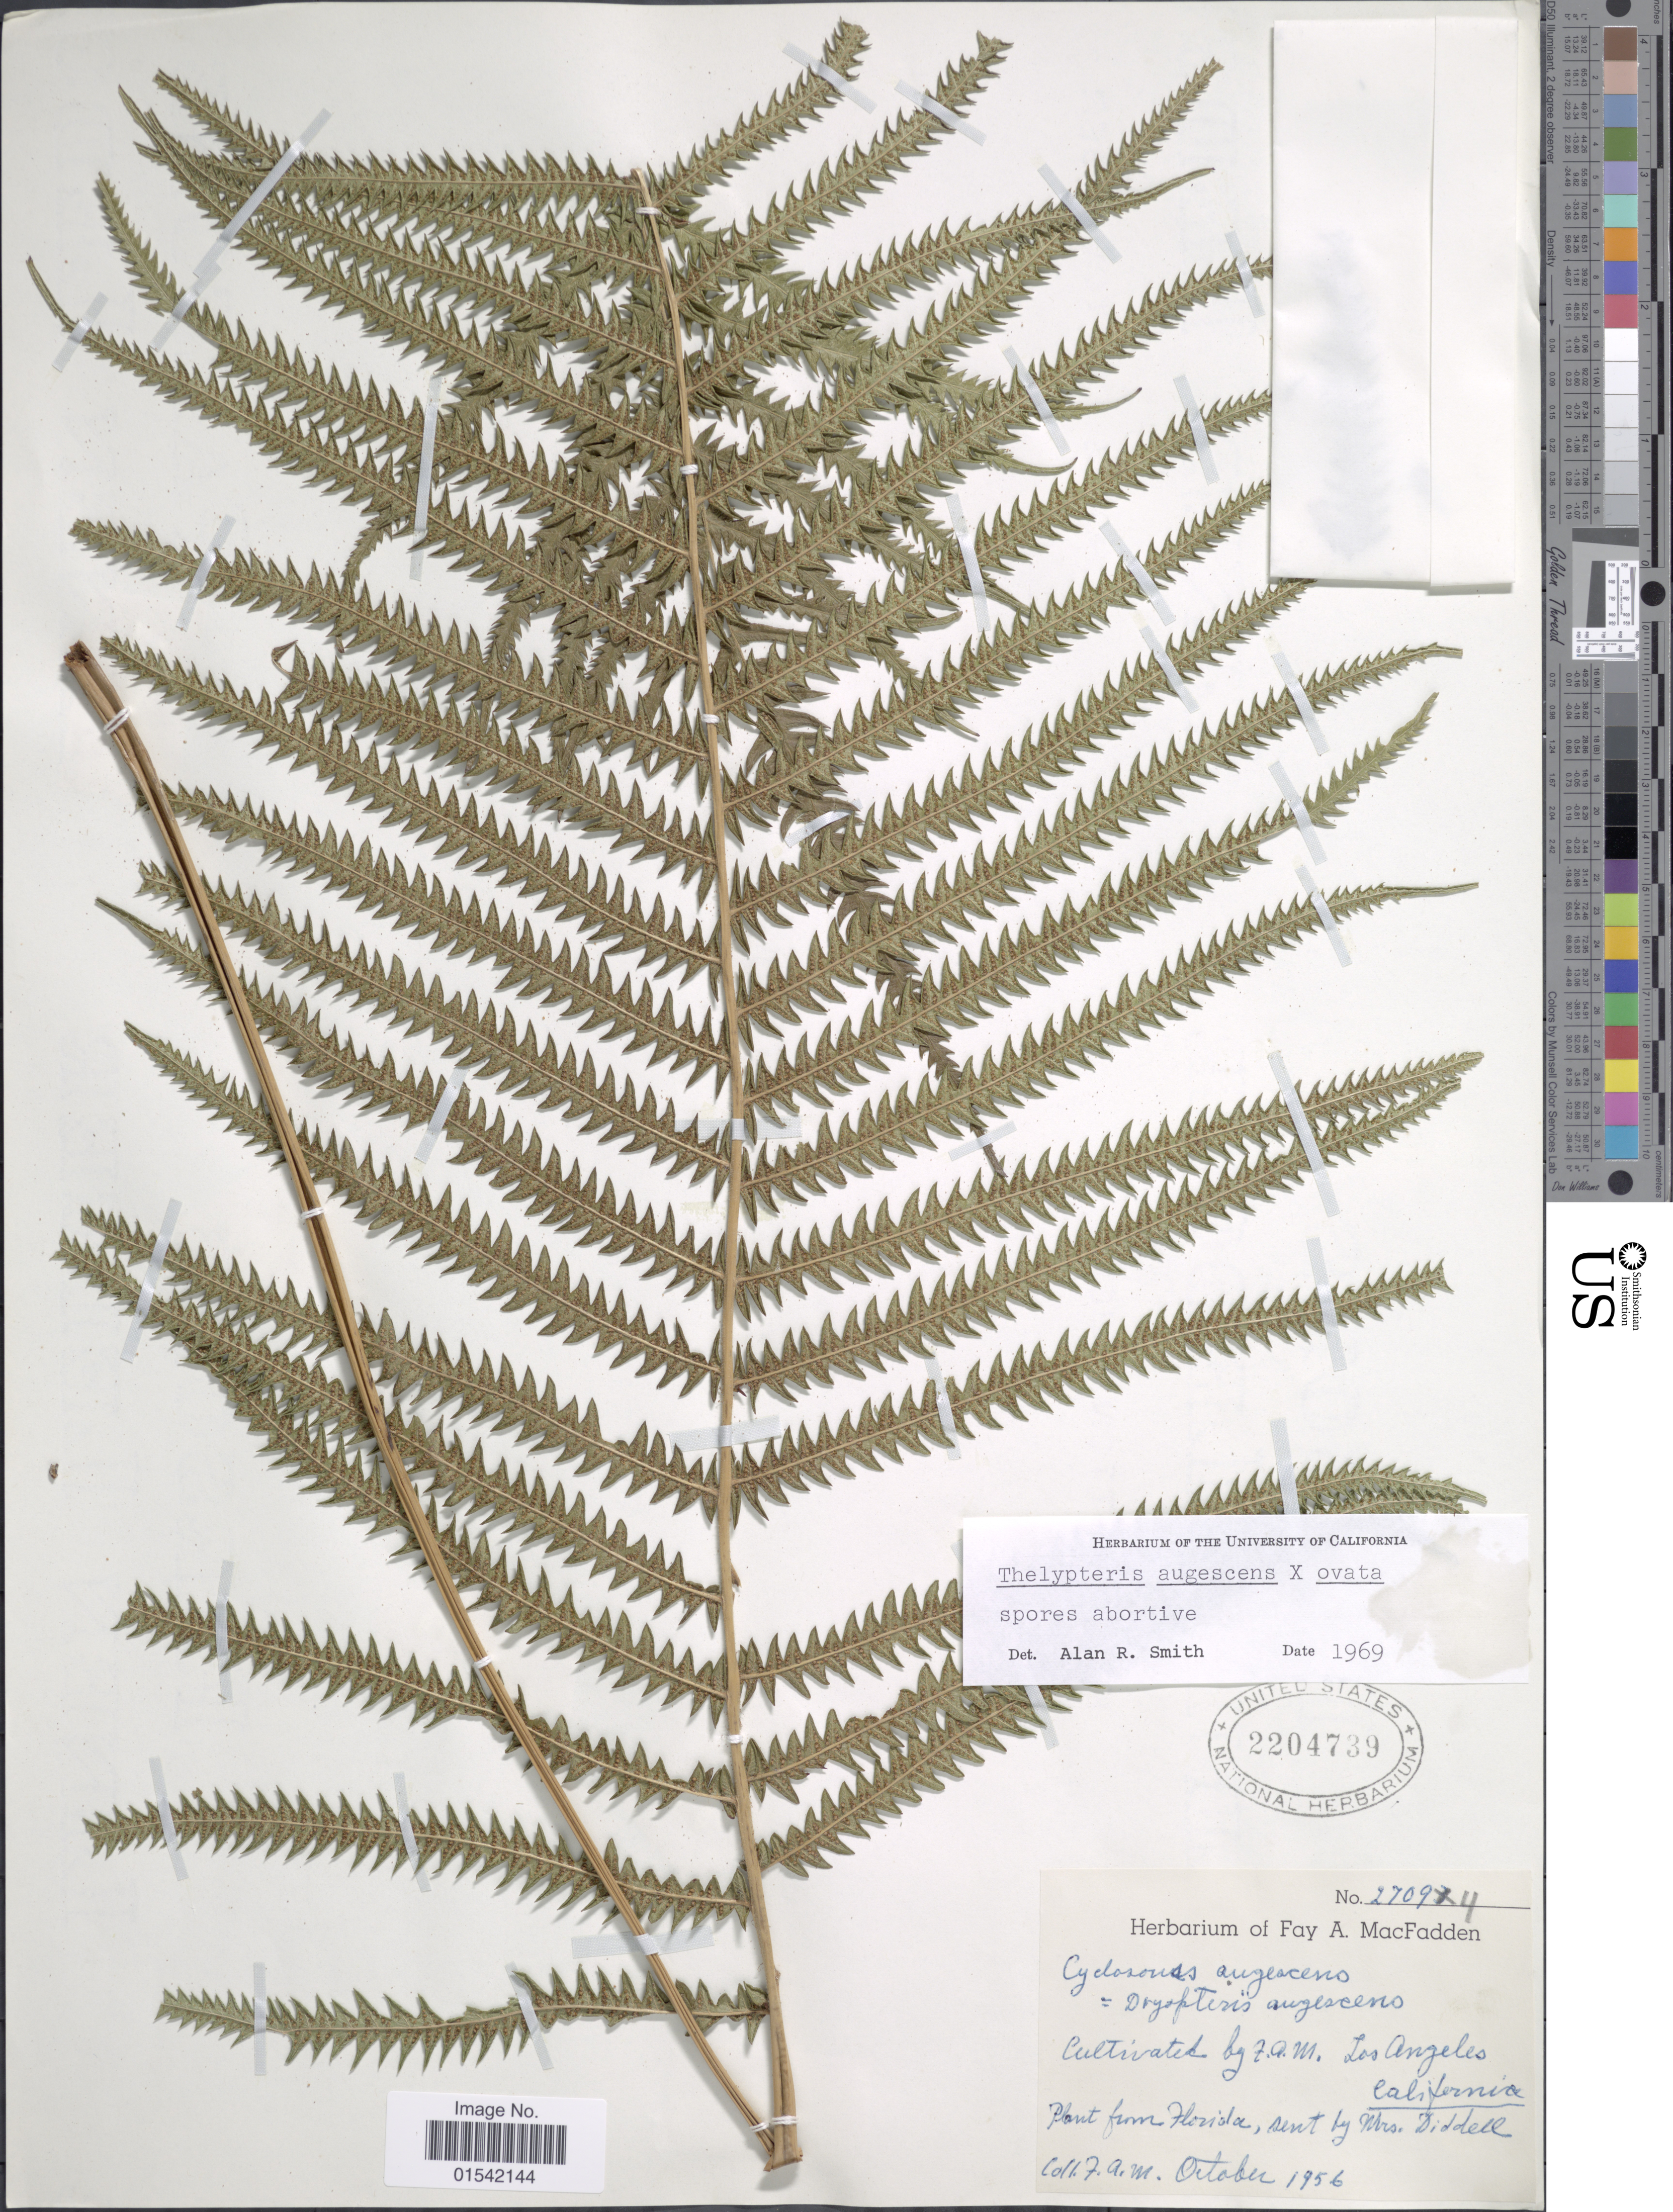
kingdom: Plantae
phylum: Tracheophyta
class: Polypodiopsida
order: Polypodiales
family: Thelypteridaceae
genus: Cyclosorus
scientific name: Cyclosorus augescens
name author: (Link) Mazumdar & Mukhop.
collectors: F. MacFadden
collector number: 27094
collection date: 1956-10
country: United States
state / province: California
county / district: Los Angeles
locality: Los Angeles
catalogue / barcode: US 2204739